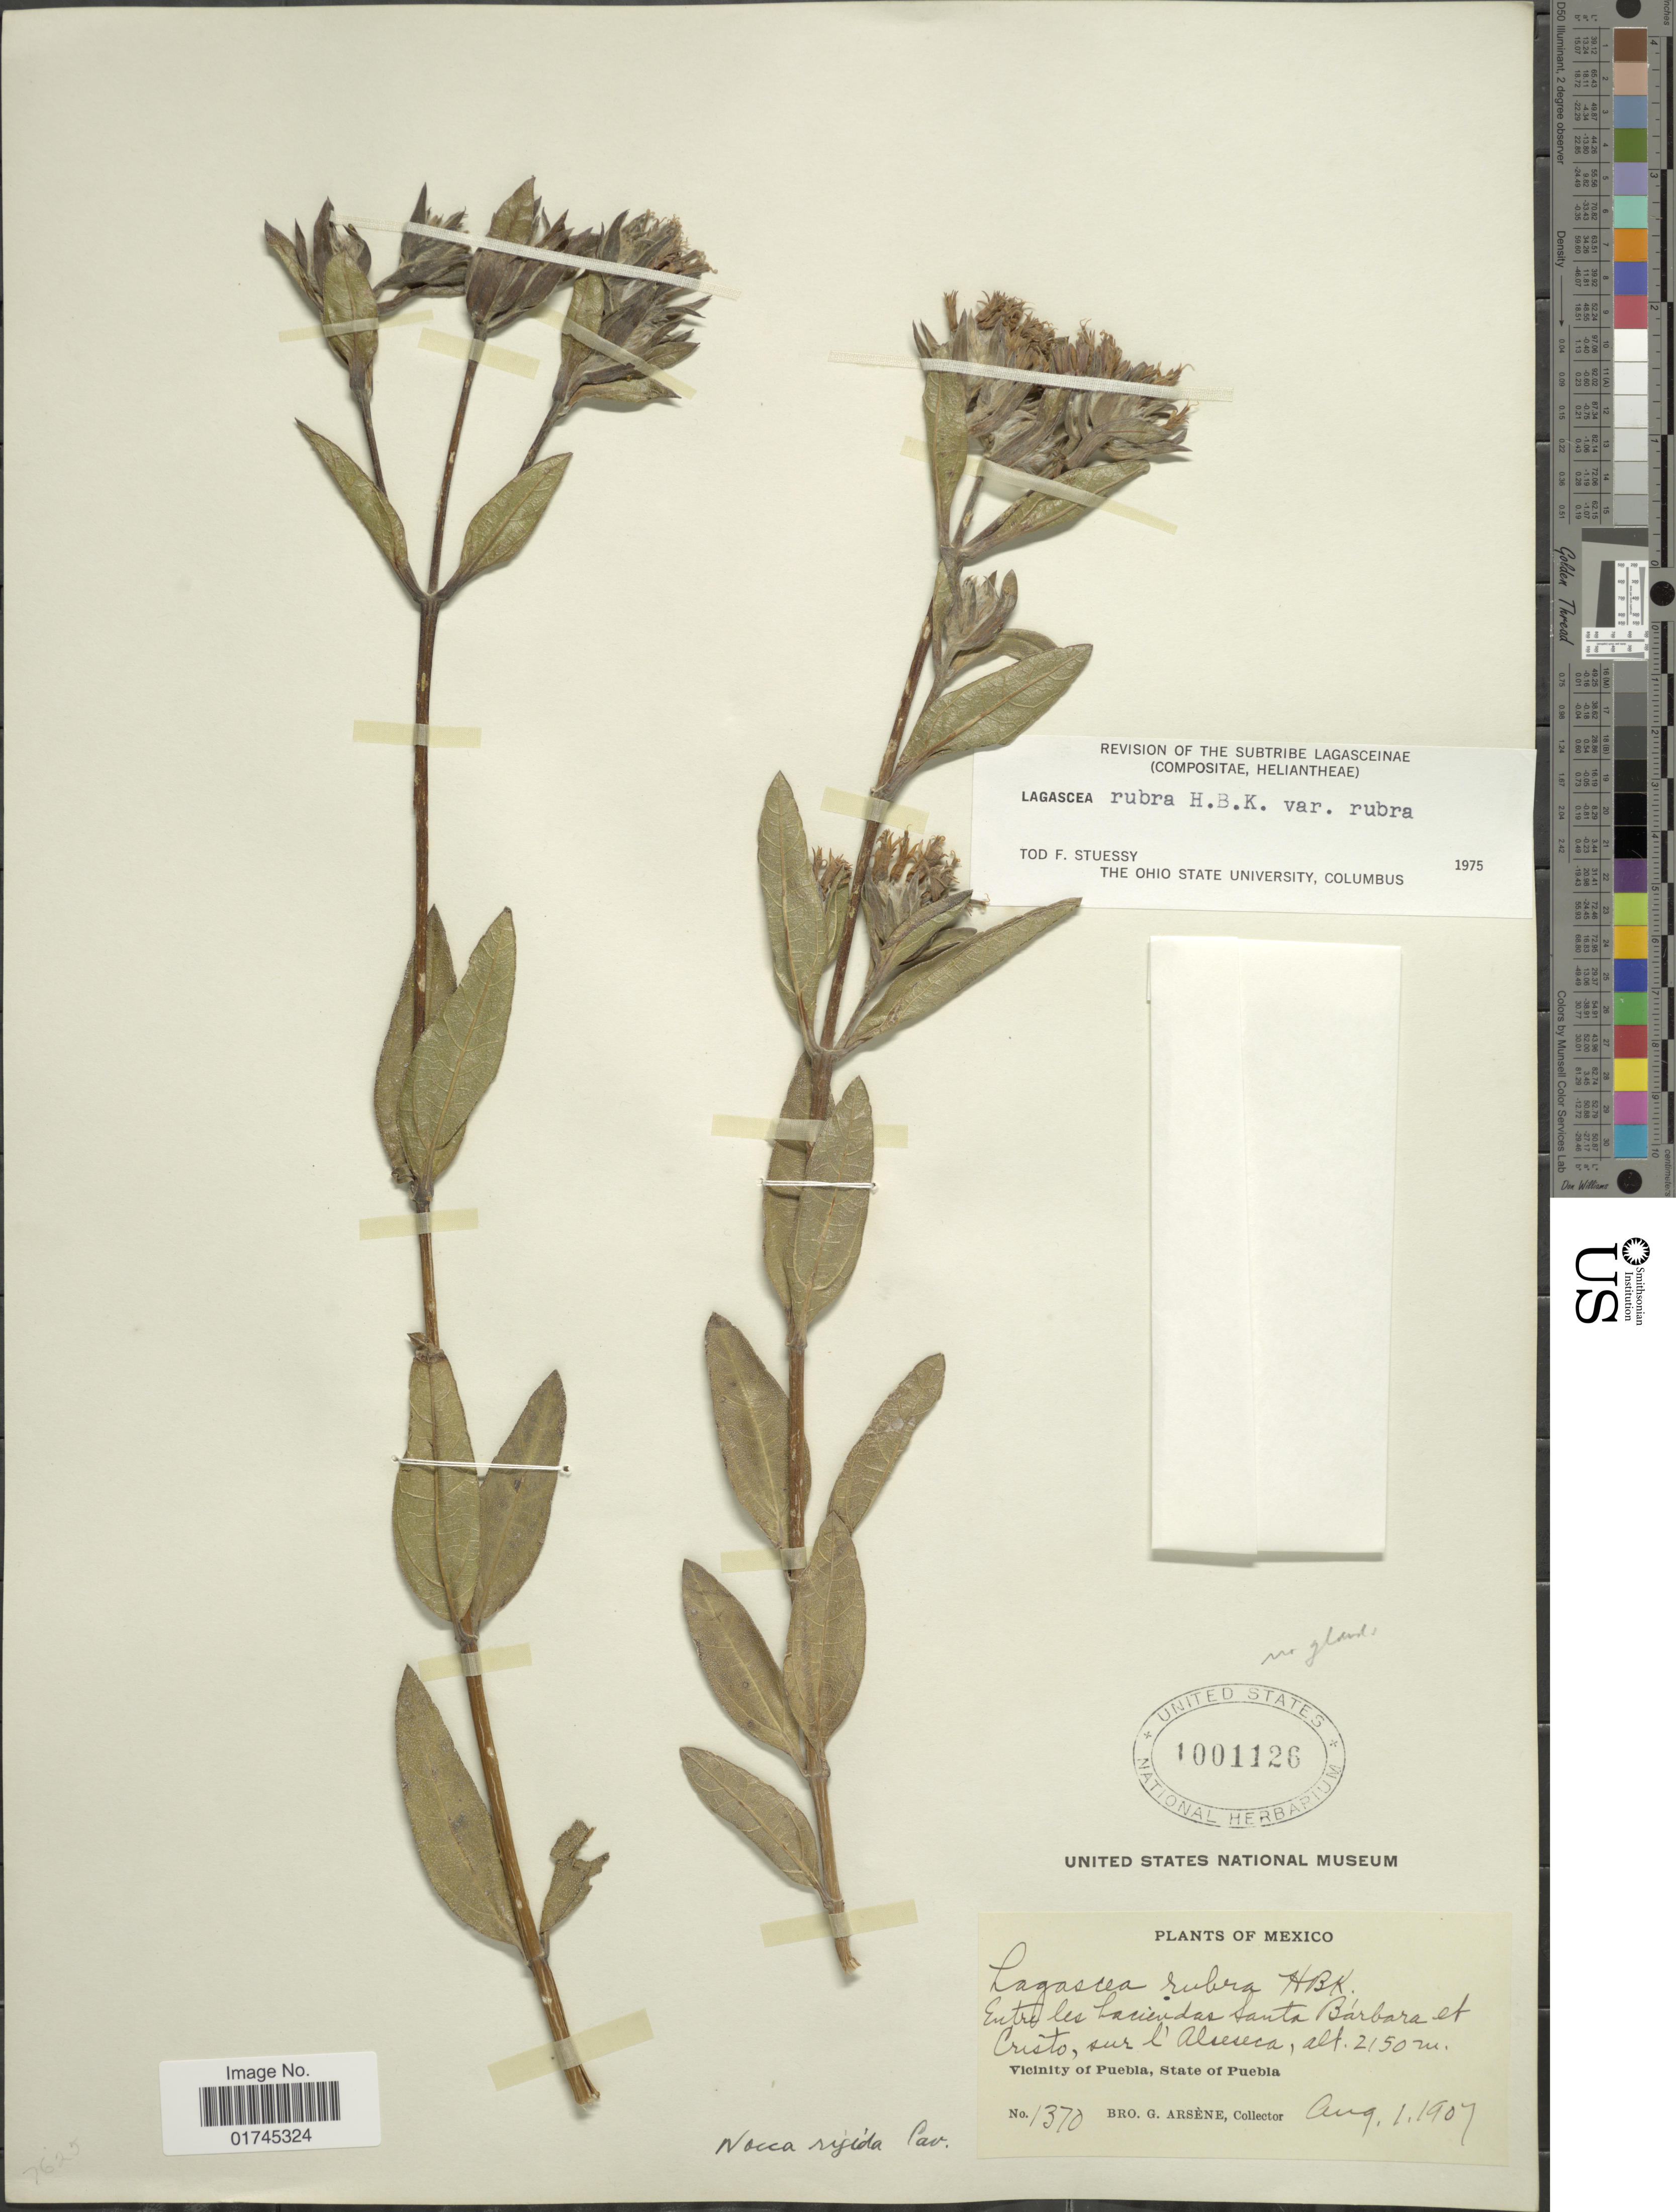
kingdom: Plantae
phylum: Tracheophyta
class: Magnoliopsida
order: Asterales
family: Asteraceae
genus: Lagascea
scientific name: Lagascea rigida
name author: Cav.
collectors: Bro. G. Arsène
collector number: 1370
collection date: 1907-08-01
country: Mexico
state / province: Puebla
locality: Entre les haciendas Santa Barbara et Cristo, sur l'Alseseca, vicinity of Puebla.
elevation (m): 2150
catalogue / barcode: US 1001126